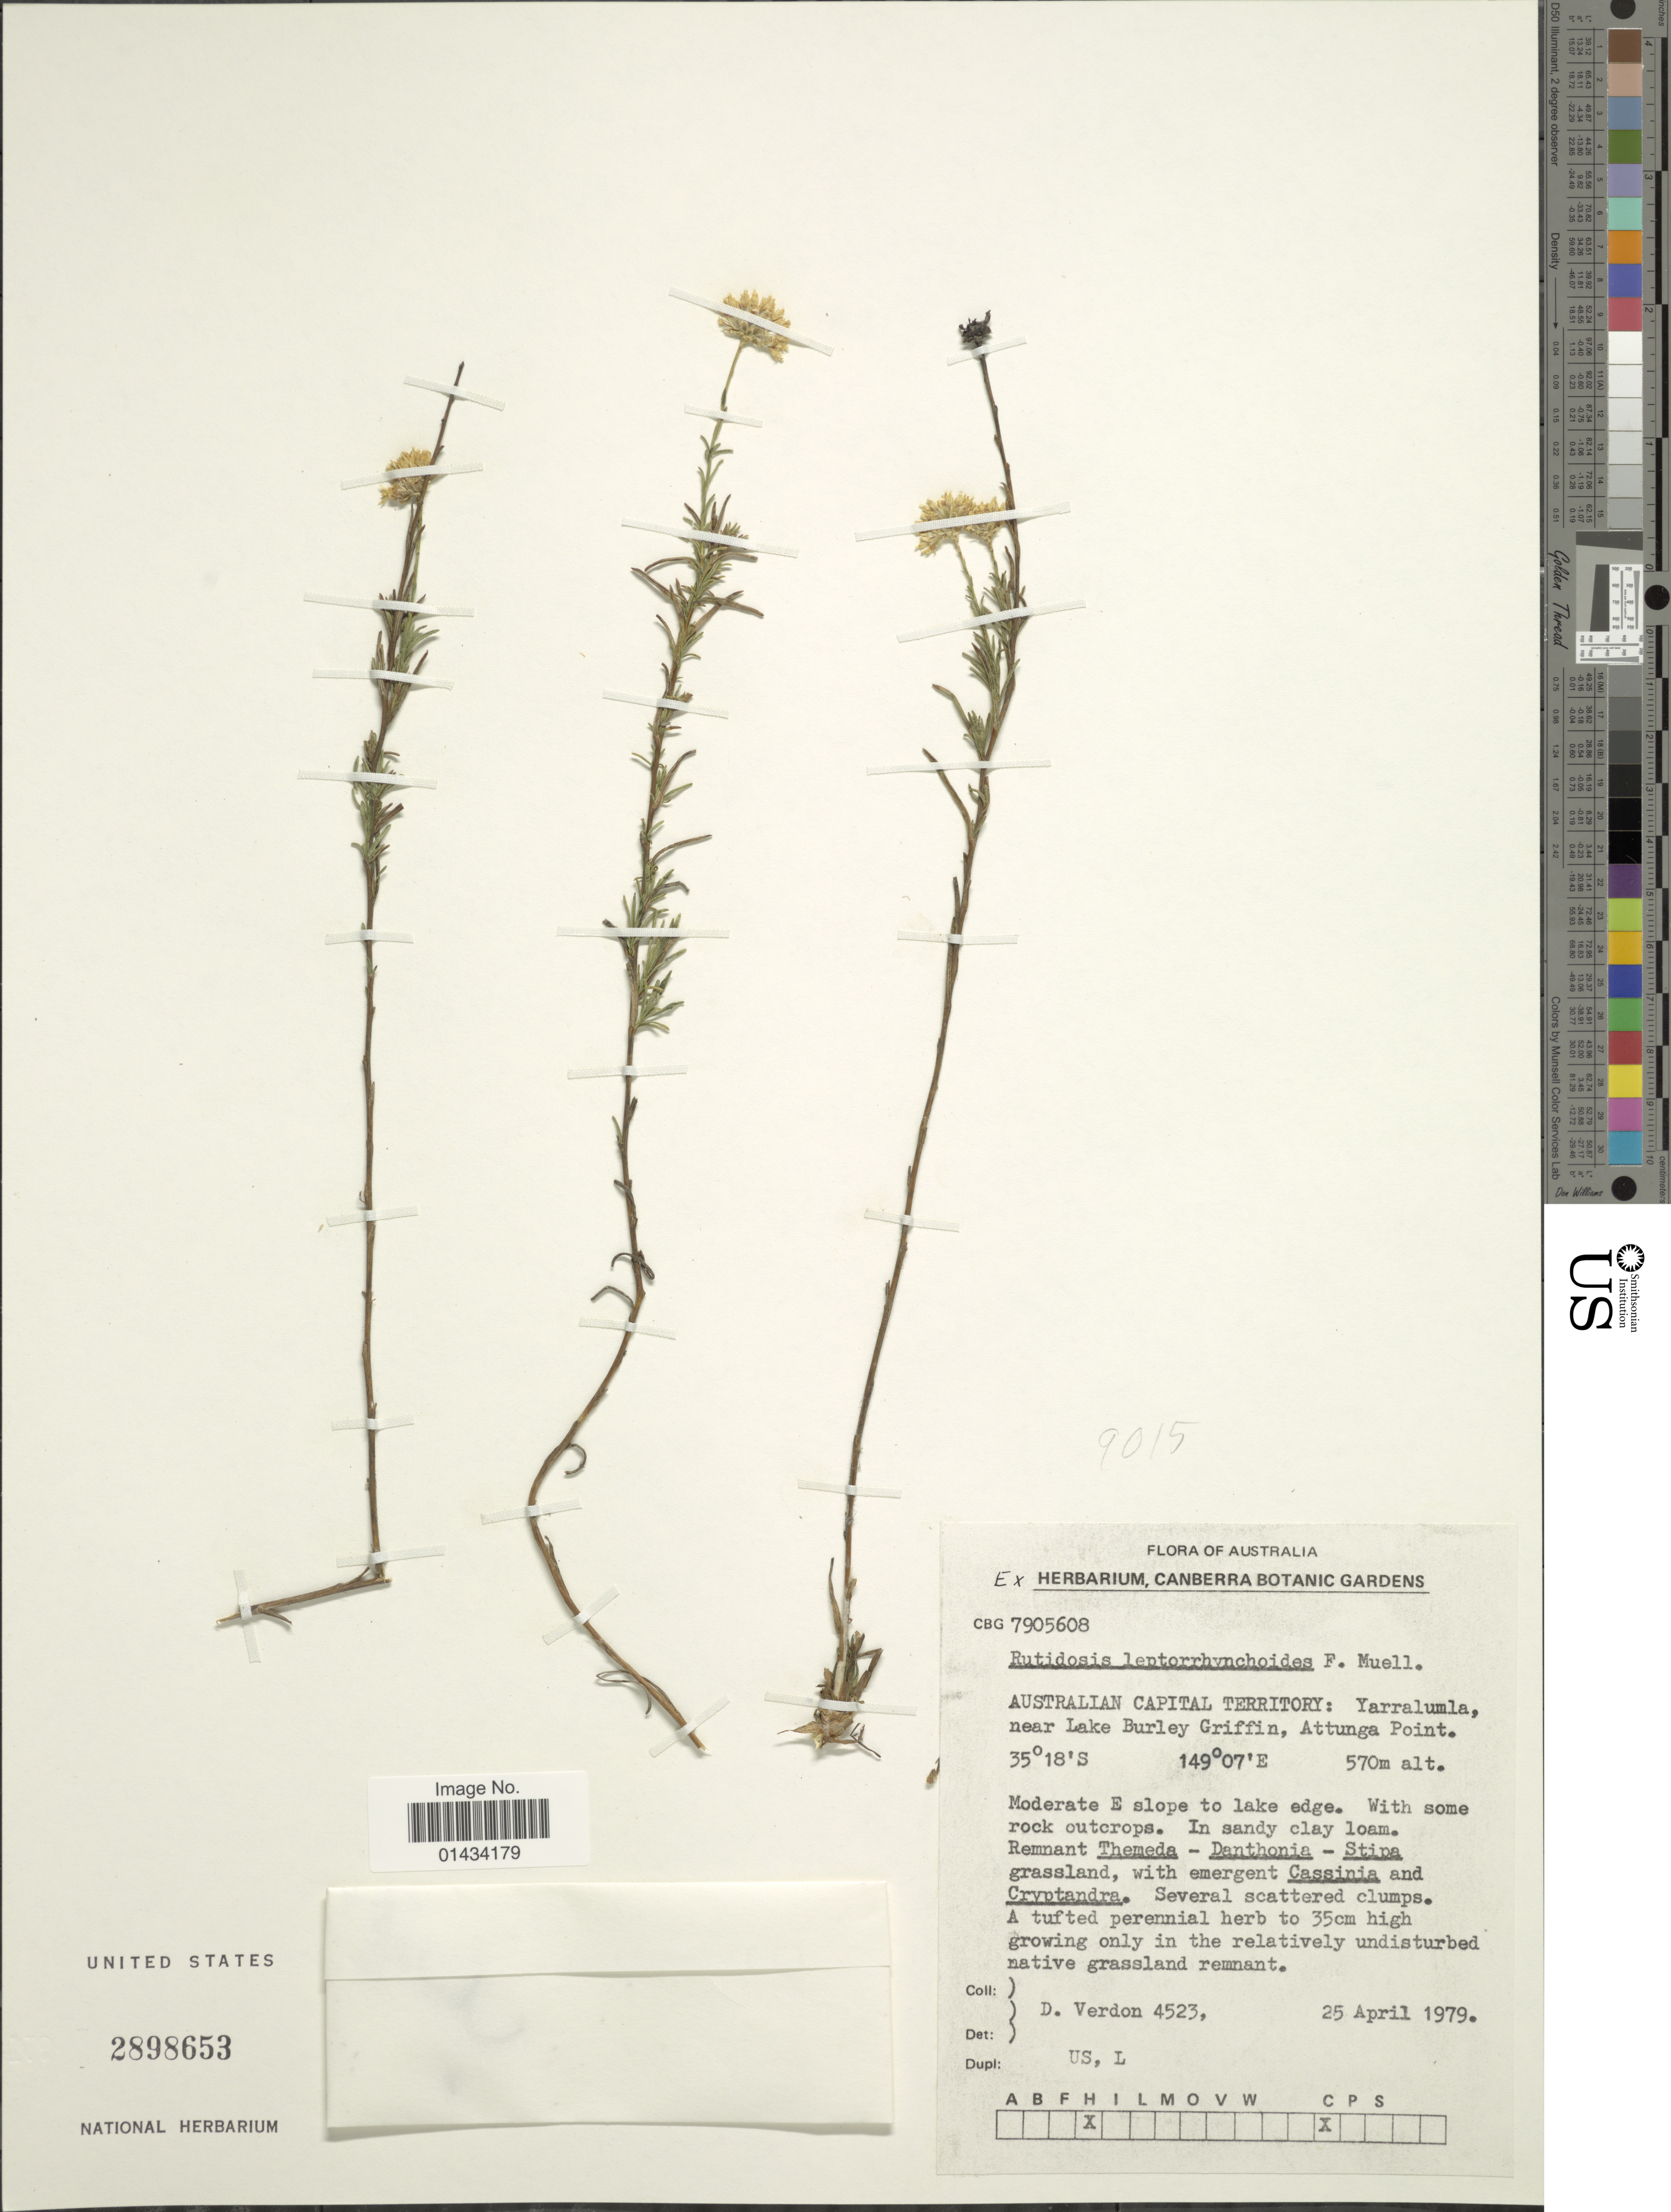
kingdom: Plantae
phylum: Tracheophyta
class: Magnoliopsida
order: Asterales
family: Asteraceae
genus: Rutidosis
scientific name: Rutidosis leptorrhynchoides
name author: F. Muell.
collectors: D. Verdon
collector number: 4523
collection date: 1979-04-25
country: Australia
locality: Australian Capital Territory: Yarralumla, near Lake Burley Griffin, Attunga Point, mdoerate E slope to lake edge, with some rock outcrops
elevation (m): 570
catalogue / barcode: US 2898653